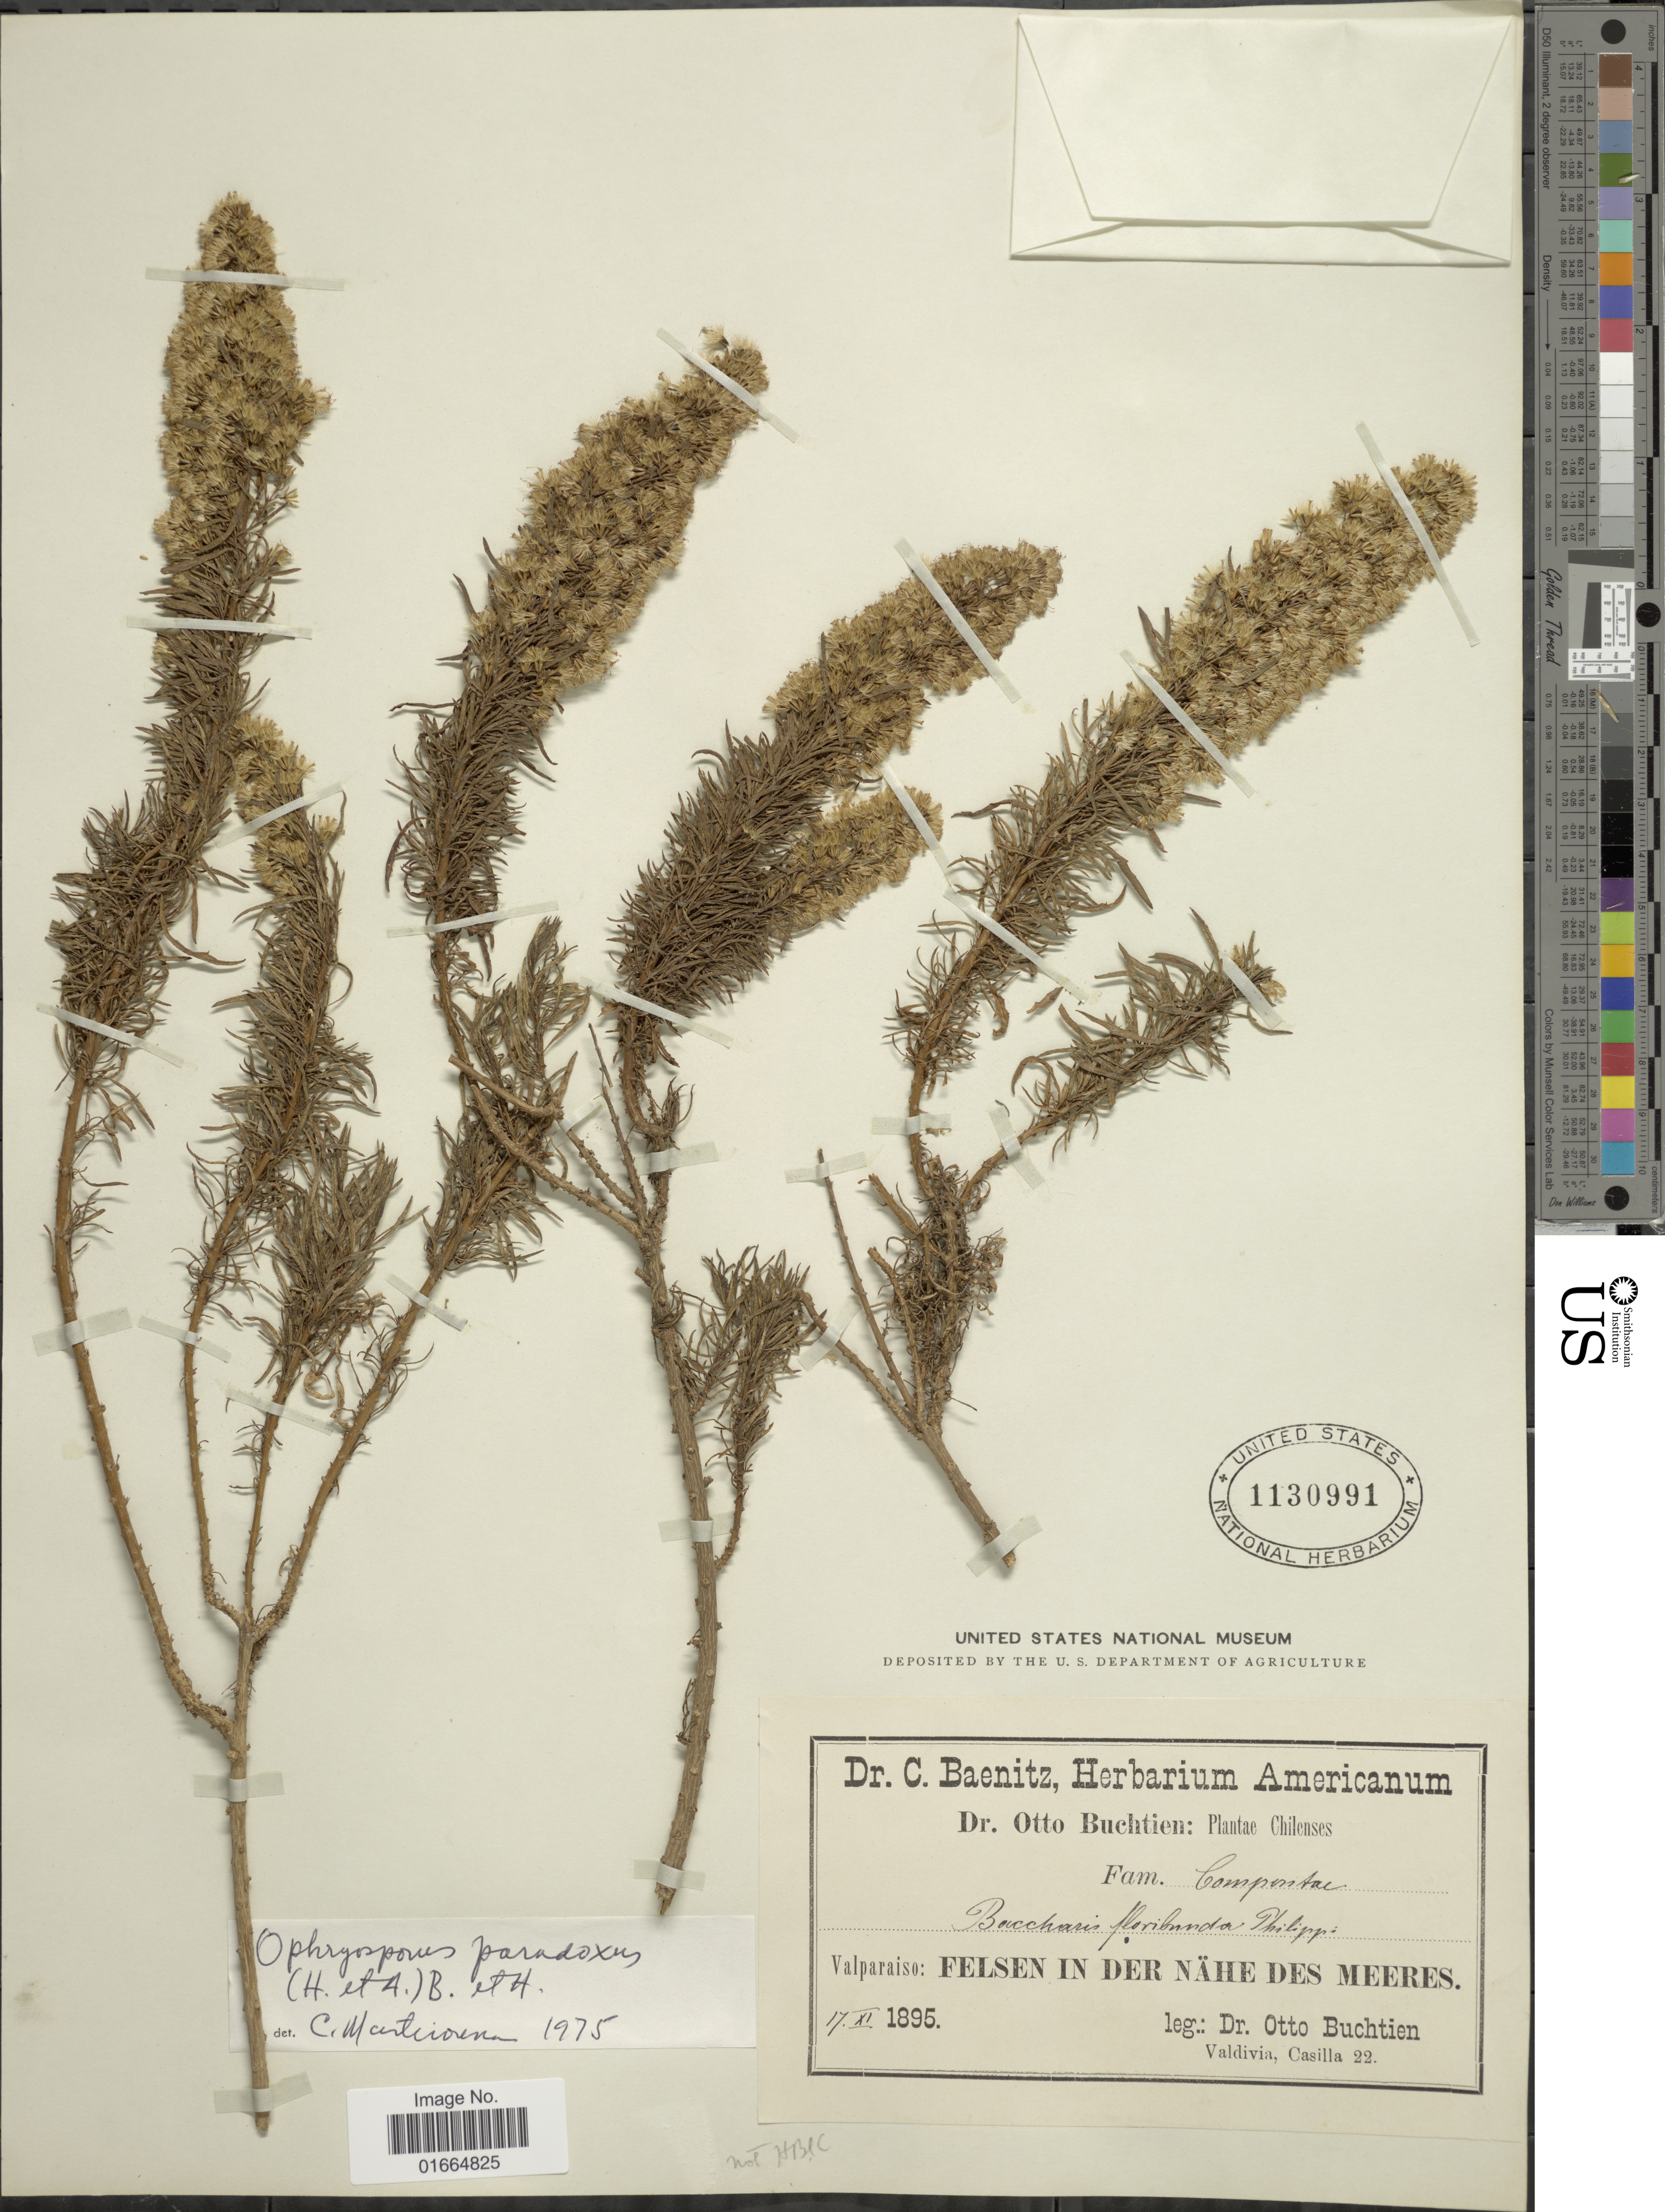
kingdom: Plantae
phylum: Tracheophyta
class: Magnoliopsida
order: Asterales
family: Asteraceae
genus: Ophryosporus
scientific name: Ophryosporus paradoxus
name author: (Hook. & Arn.) Benth. & Hook. f. ex B.D. Jacks.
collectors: O. Buchtien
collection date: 1895-11-17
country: Chile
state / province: Valparaíso (V)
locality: Valparaiso: Felsen in der Nähe des Meeres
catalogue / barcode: US 1130991